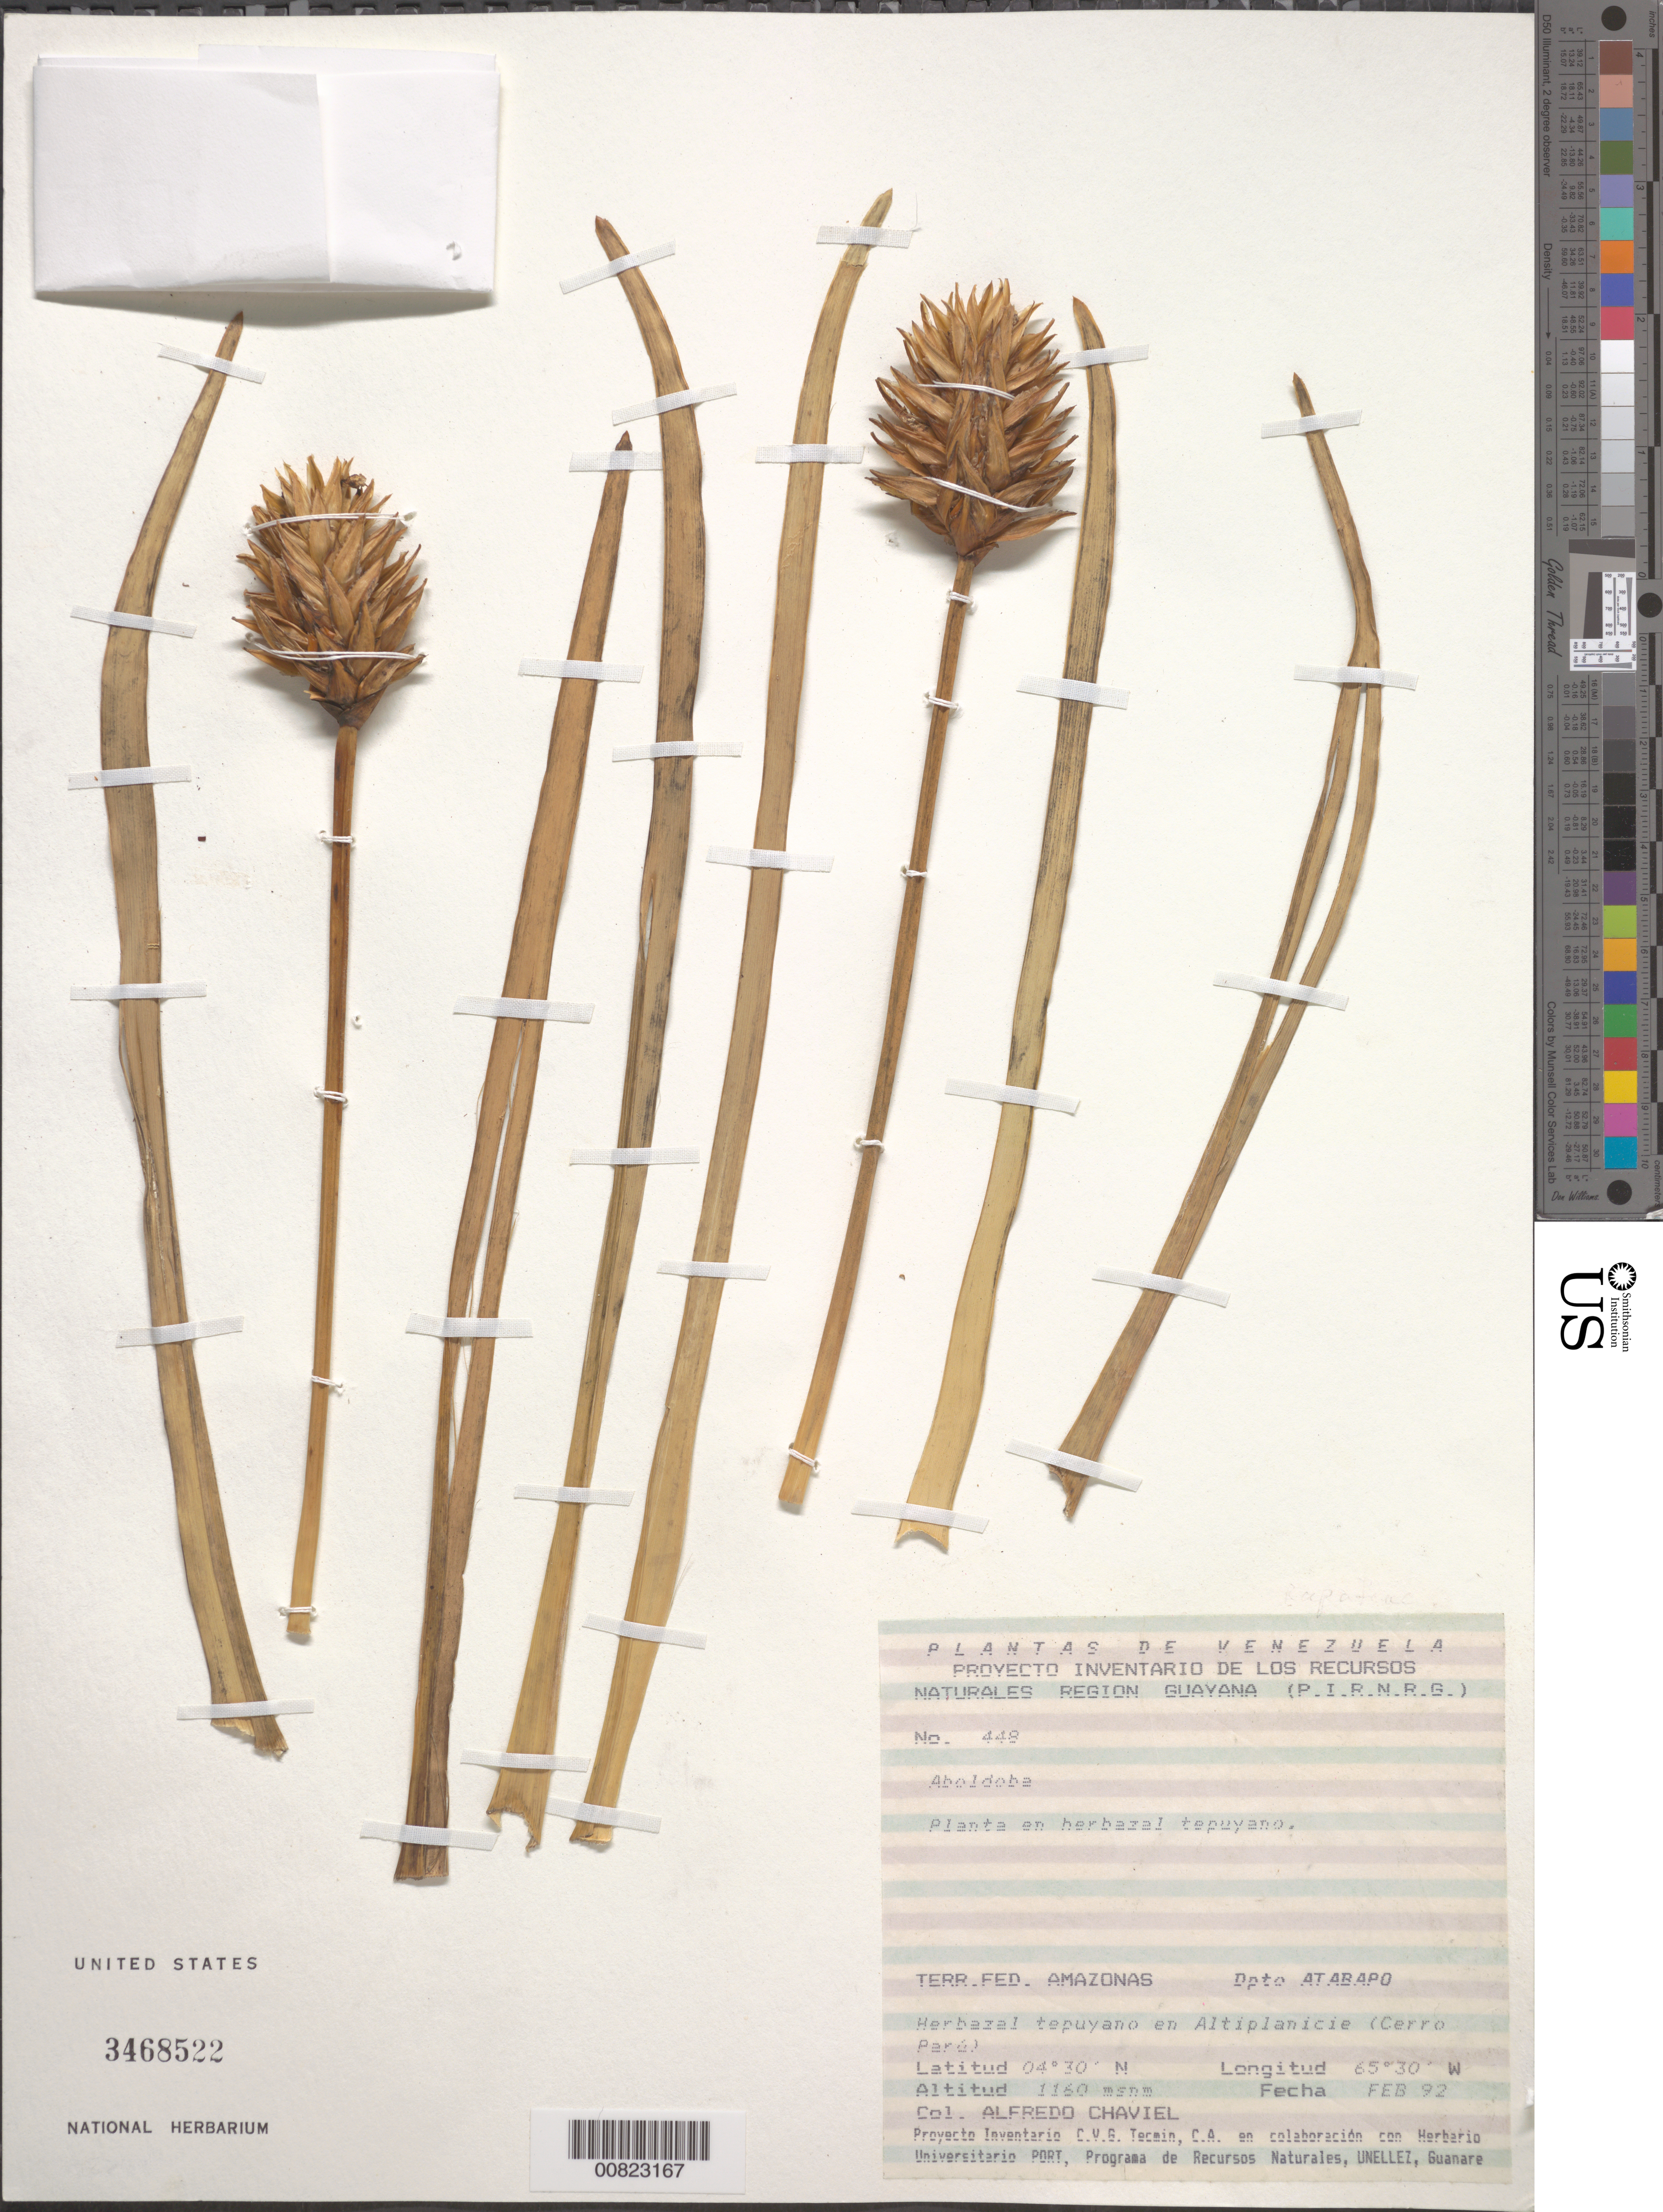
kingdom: Plantae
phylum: Tracheophyta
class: Liliopsida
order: Poales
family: Xyridaceae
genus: Abolboda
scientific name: Abolboda sp.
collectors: A. Chaviel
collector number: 448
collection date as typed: Feb-92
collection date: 1992-02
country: Venezuela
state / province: Amazonas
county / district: Atabapo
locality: Cerro Parú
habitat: Herbazal tepuyano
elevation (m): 1160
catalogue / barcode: US 3468522